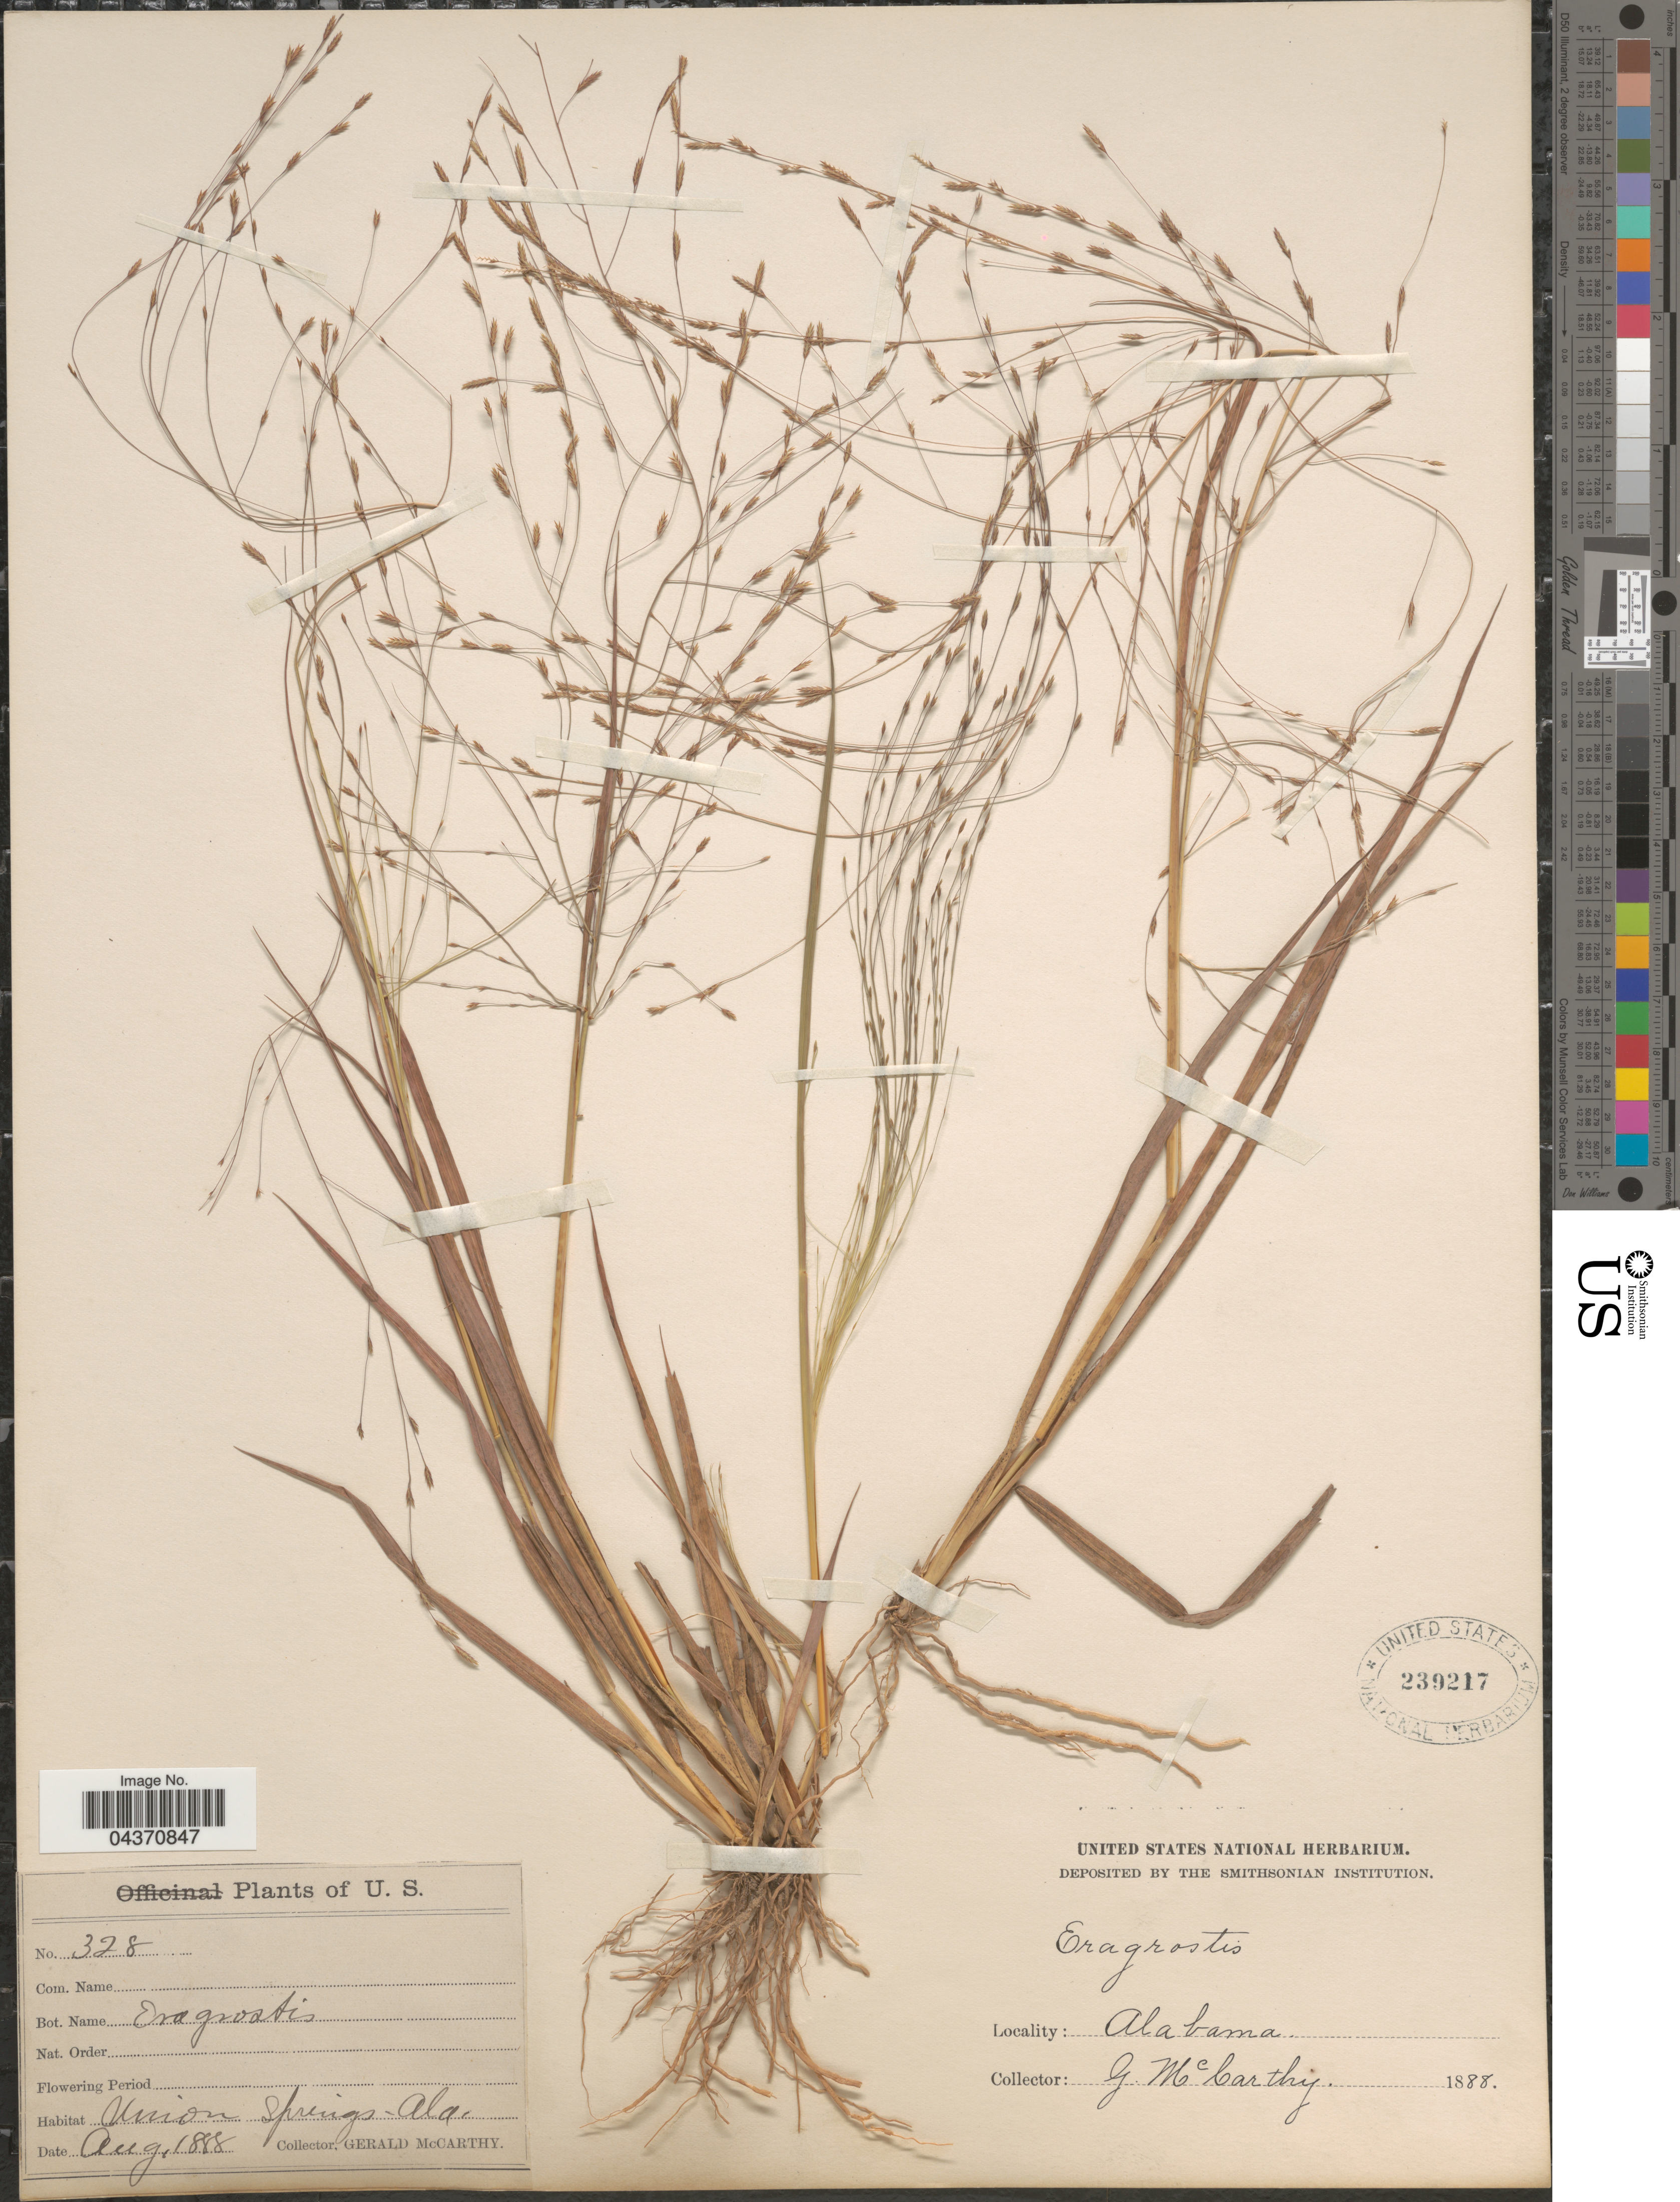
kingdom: Plantae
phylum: Tracheophyta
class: Liliopsida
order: Poales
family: Poaceae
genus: Eragrostis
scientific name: Eragrostis refracta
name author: (Muhl.) Scribn.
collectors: G. McCarthy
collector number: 328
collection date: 1888-08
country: United States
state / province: Alabama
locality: Union Springs.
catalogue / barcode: US 239217